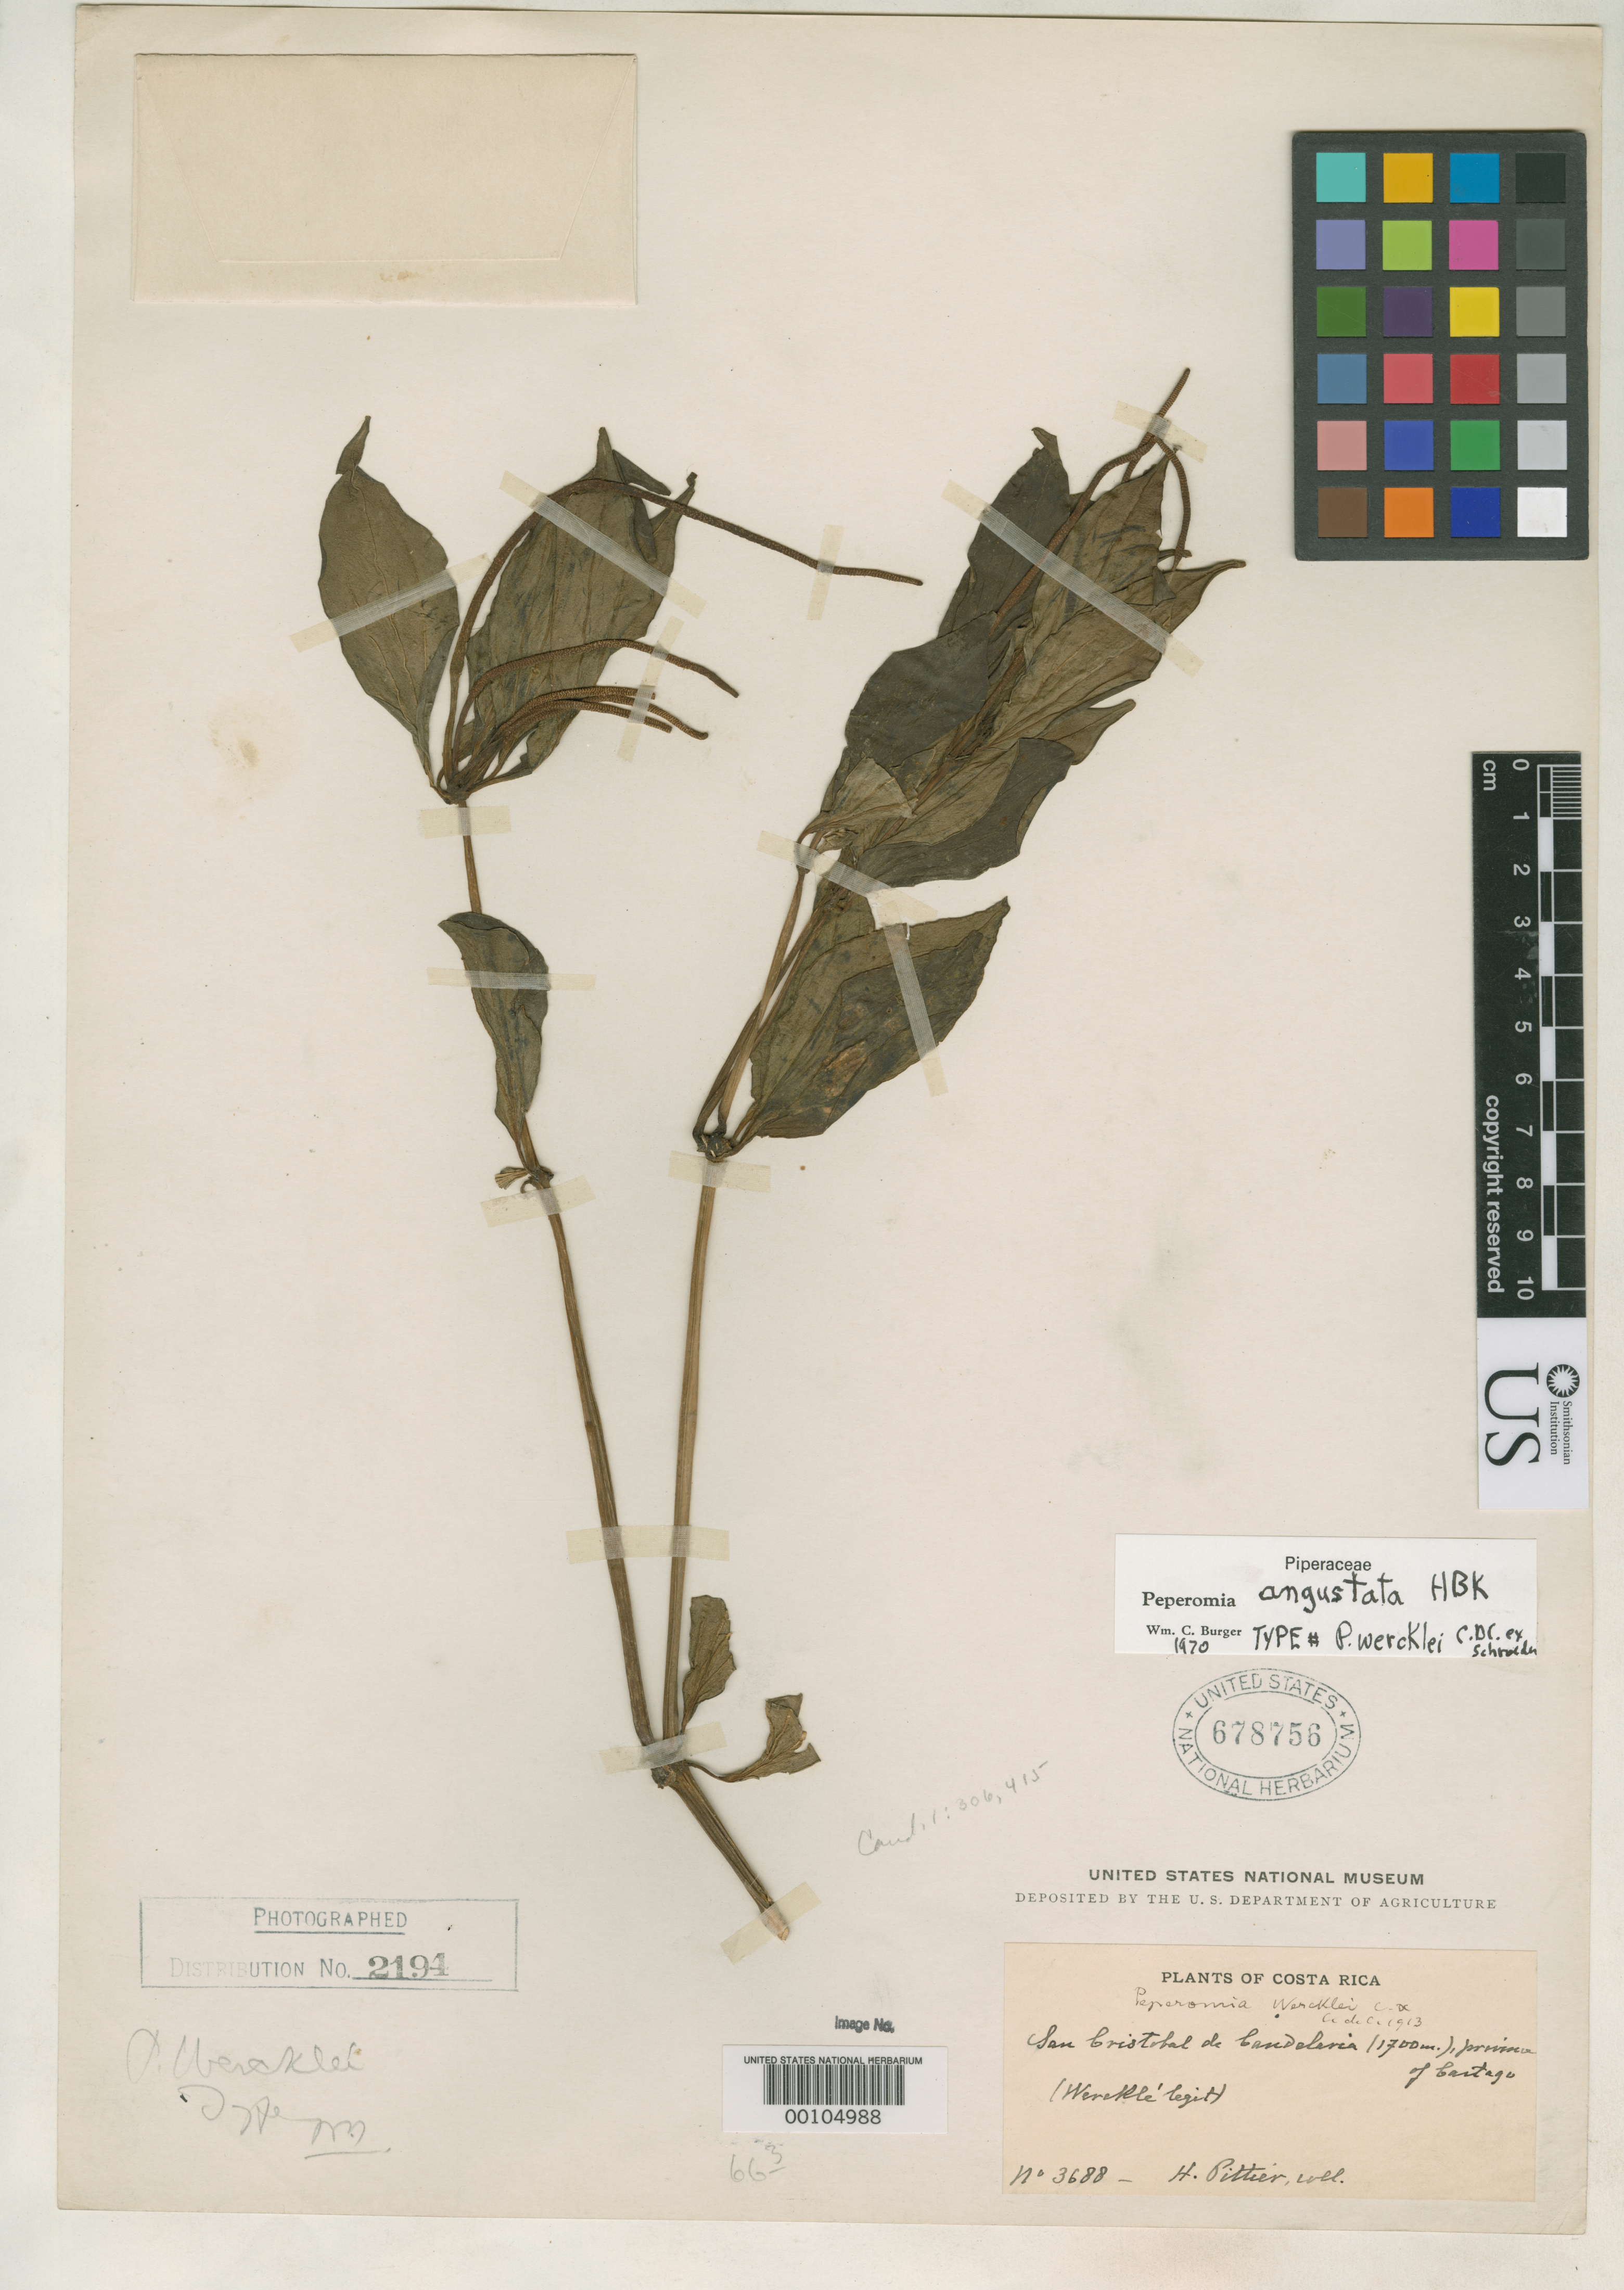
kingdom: Plantae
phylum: Tracheophyta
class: Magnoliopsida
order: Piperales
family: Piperaceae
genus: Peperomia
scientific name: Peperomia wercklei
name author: C. DC.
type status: Type Collection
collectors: C. C Wercklé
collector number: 3688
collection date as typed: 1913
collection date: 1913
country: Costa Rica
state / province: Cartago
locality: San Cristobal de Candelaria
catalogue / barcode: US 678756